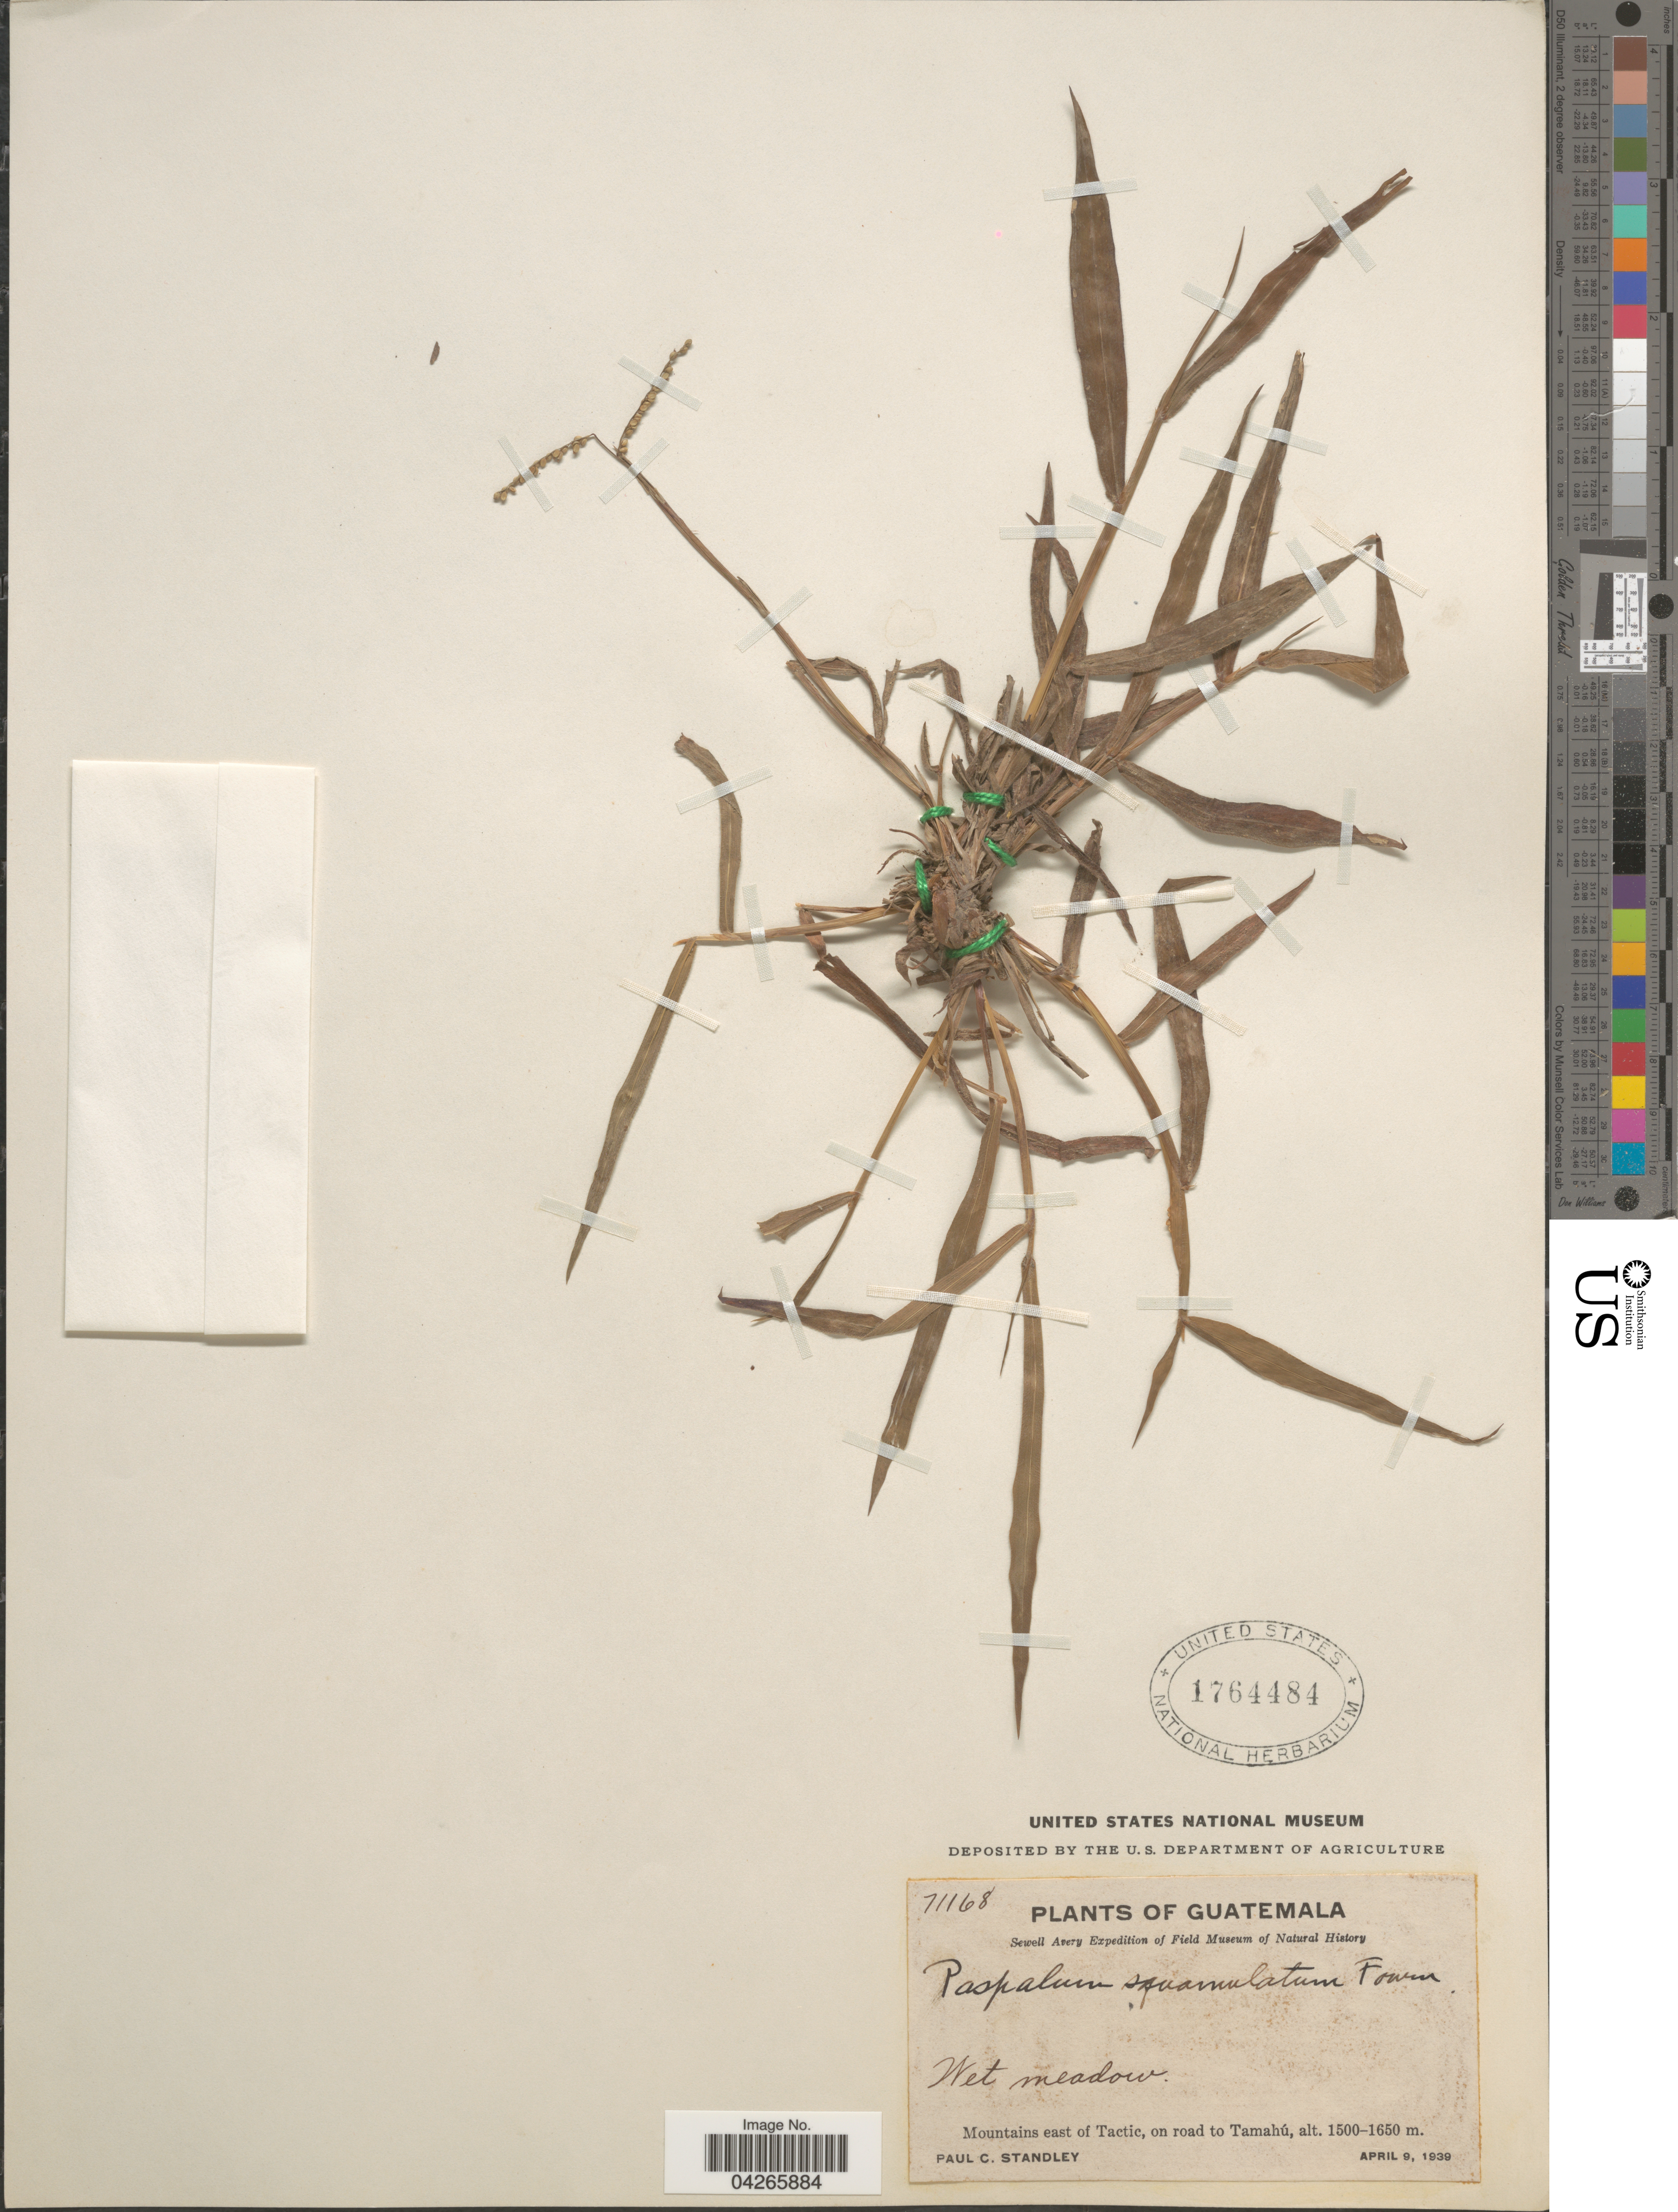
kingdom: Plantae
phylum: Tracheophyta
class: Liliopsida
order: Poales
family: Poaceae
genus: Paspalum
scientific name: Paspalum squamulatum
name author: E. Fourn.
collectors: P. C. Standley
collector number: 71168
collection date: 1939-04-09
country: Guatemala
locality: Sewell Avery Expedition. Mountains east of Tactic, on road to Tamahú.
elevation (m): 1500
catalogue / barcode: US 1764484